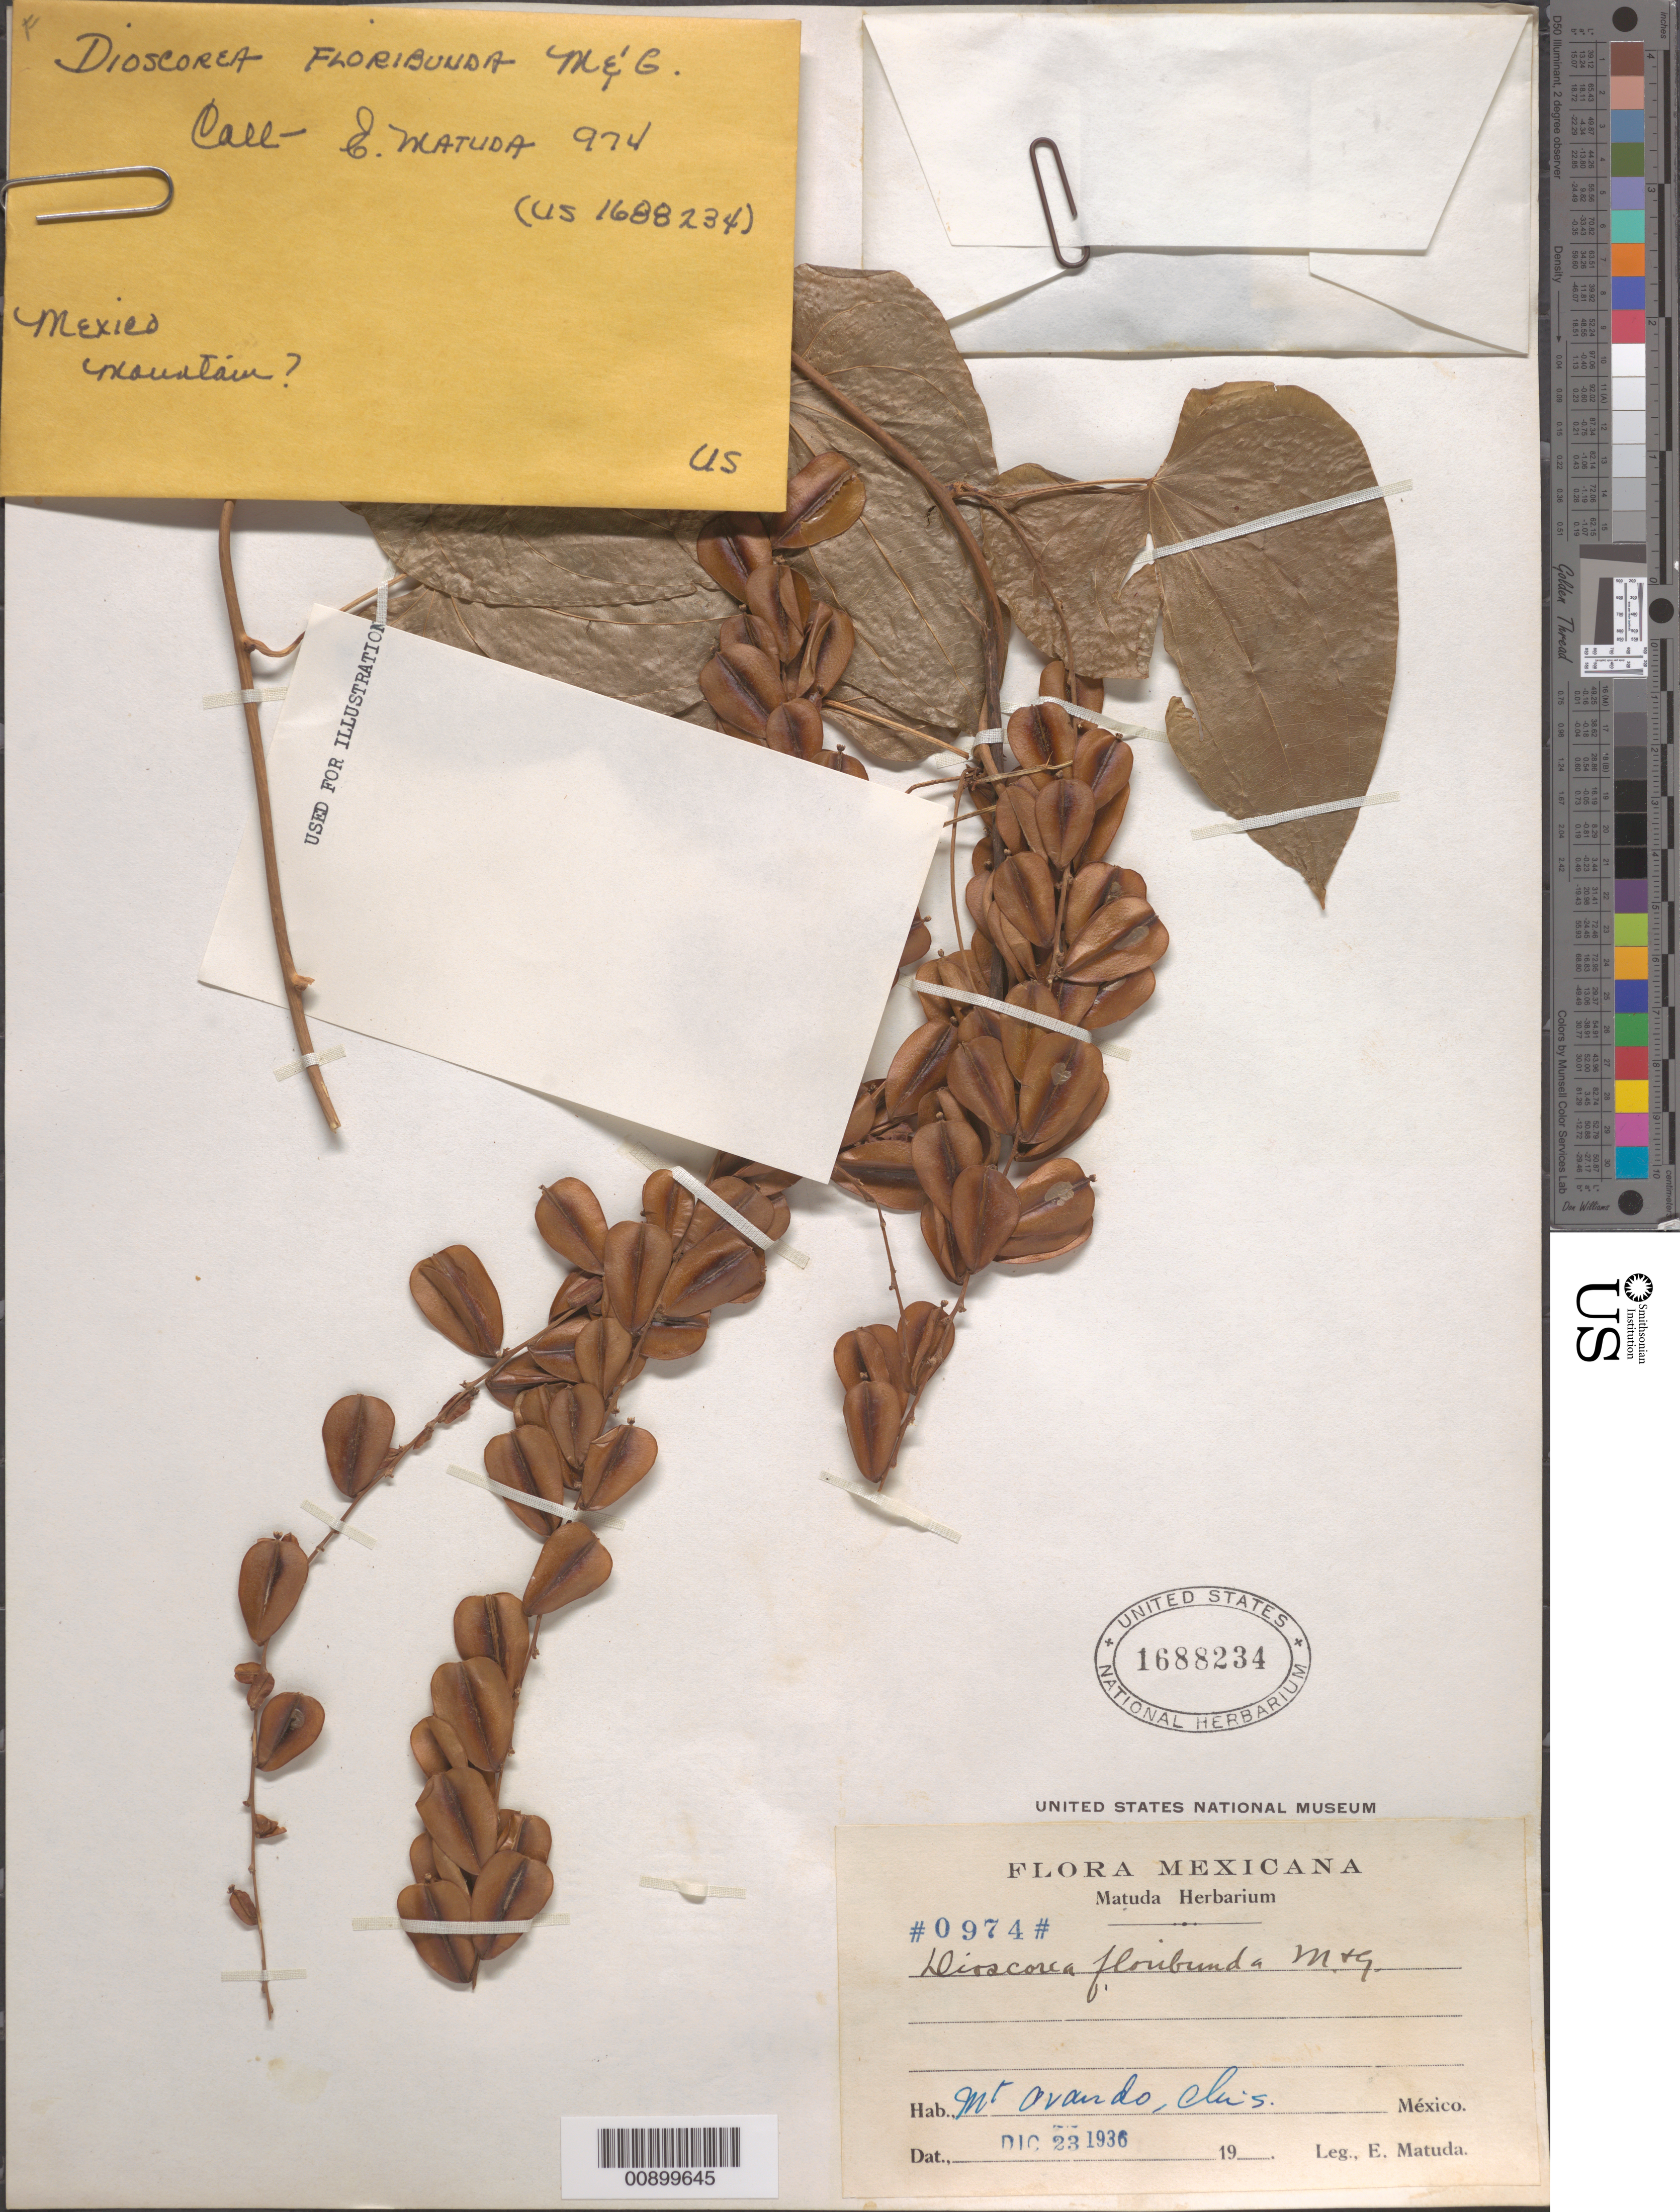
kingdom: Plantae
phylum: Tracheophyta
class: Liliopsida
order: Dioscoreales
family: Dioscoreaceae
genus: Dioscorea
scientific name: Dioscorea floribunda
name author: M. Martens & Galeotti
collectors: E. Matuda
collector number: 0974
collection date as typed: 23 Dec 1936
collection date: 1936-12-23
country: Mexico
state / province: Chiapas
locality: Mt. Ovando, Chiapas.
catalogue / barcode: US 1688234